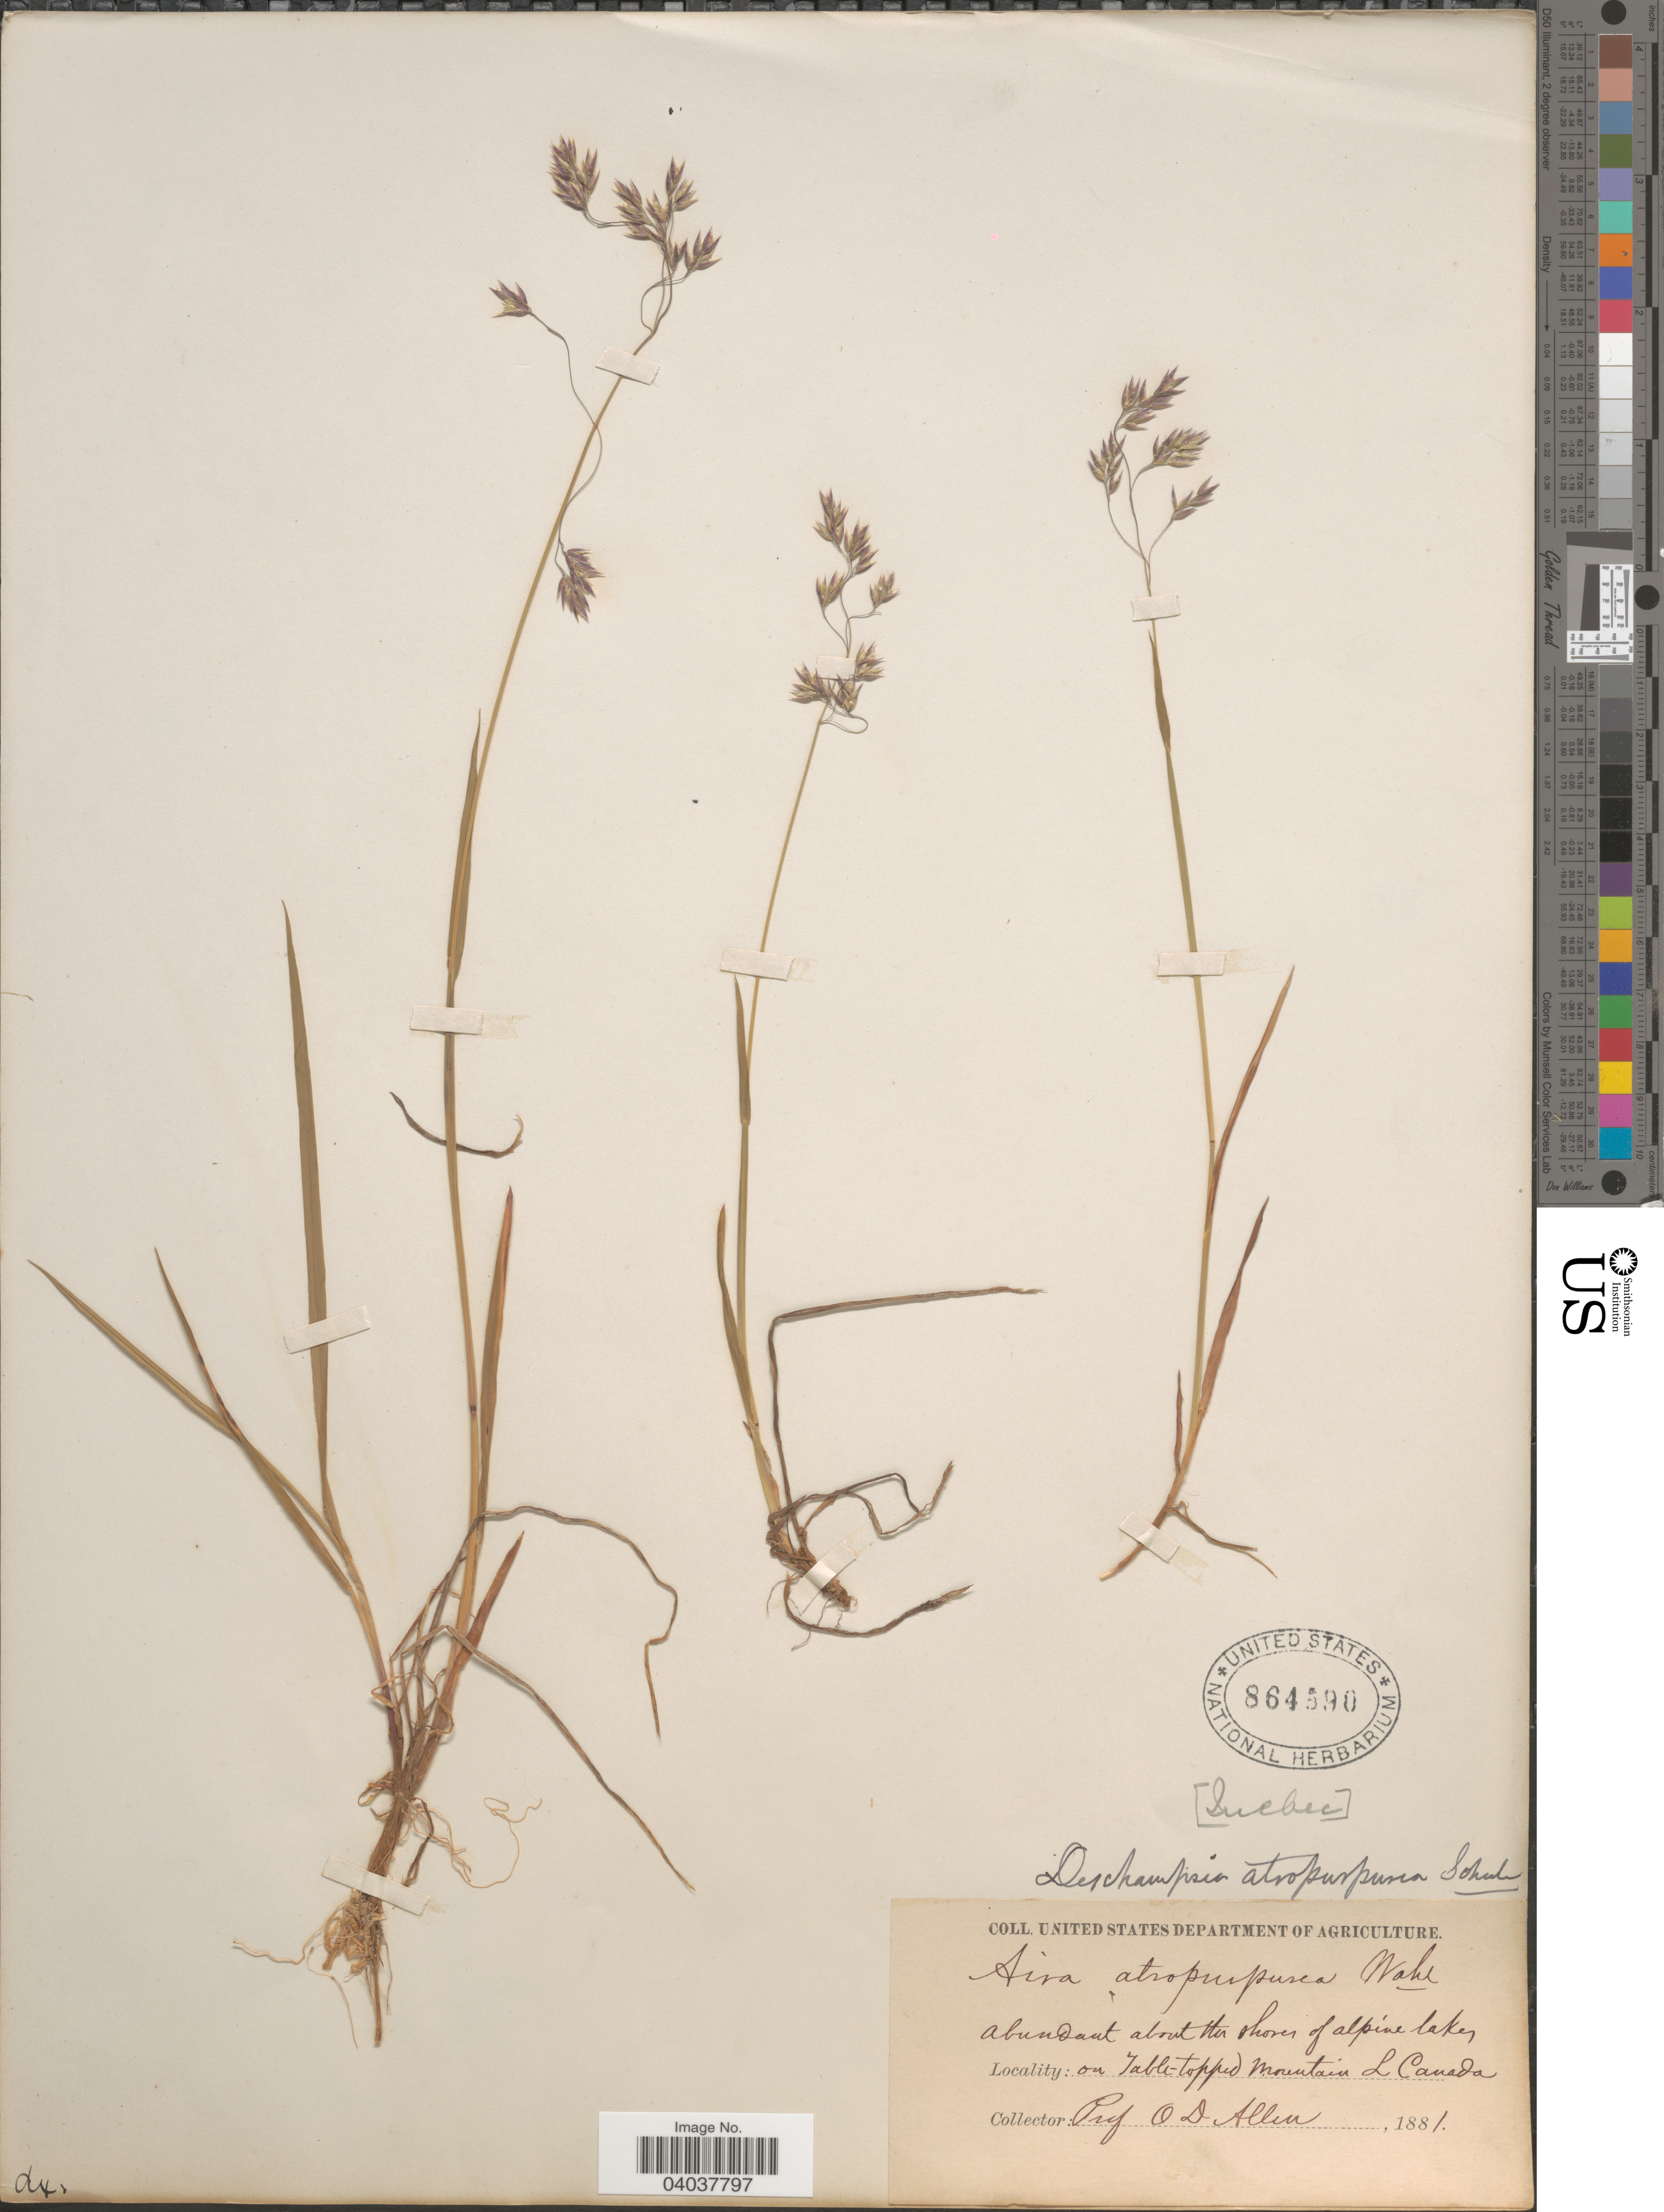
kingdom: Plantae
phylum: Tracheophyta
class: Liliopsida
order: Poales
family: Poaceae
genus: Vahlodea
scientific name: Vahlodea atropurpurea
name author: (Wahlenb.) Fr. ex Hartm.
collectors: O. D. Allen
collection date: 1881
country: Canada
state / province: Quebec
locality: On Table-topped Mountain L Canada.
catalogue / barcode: US 864590